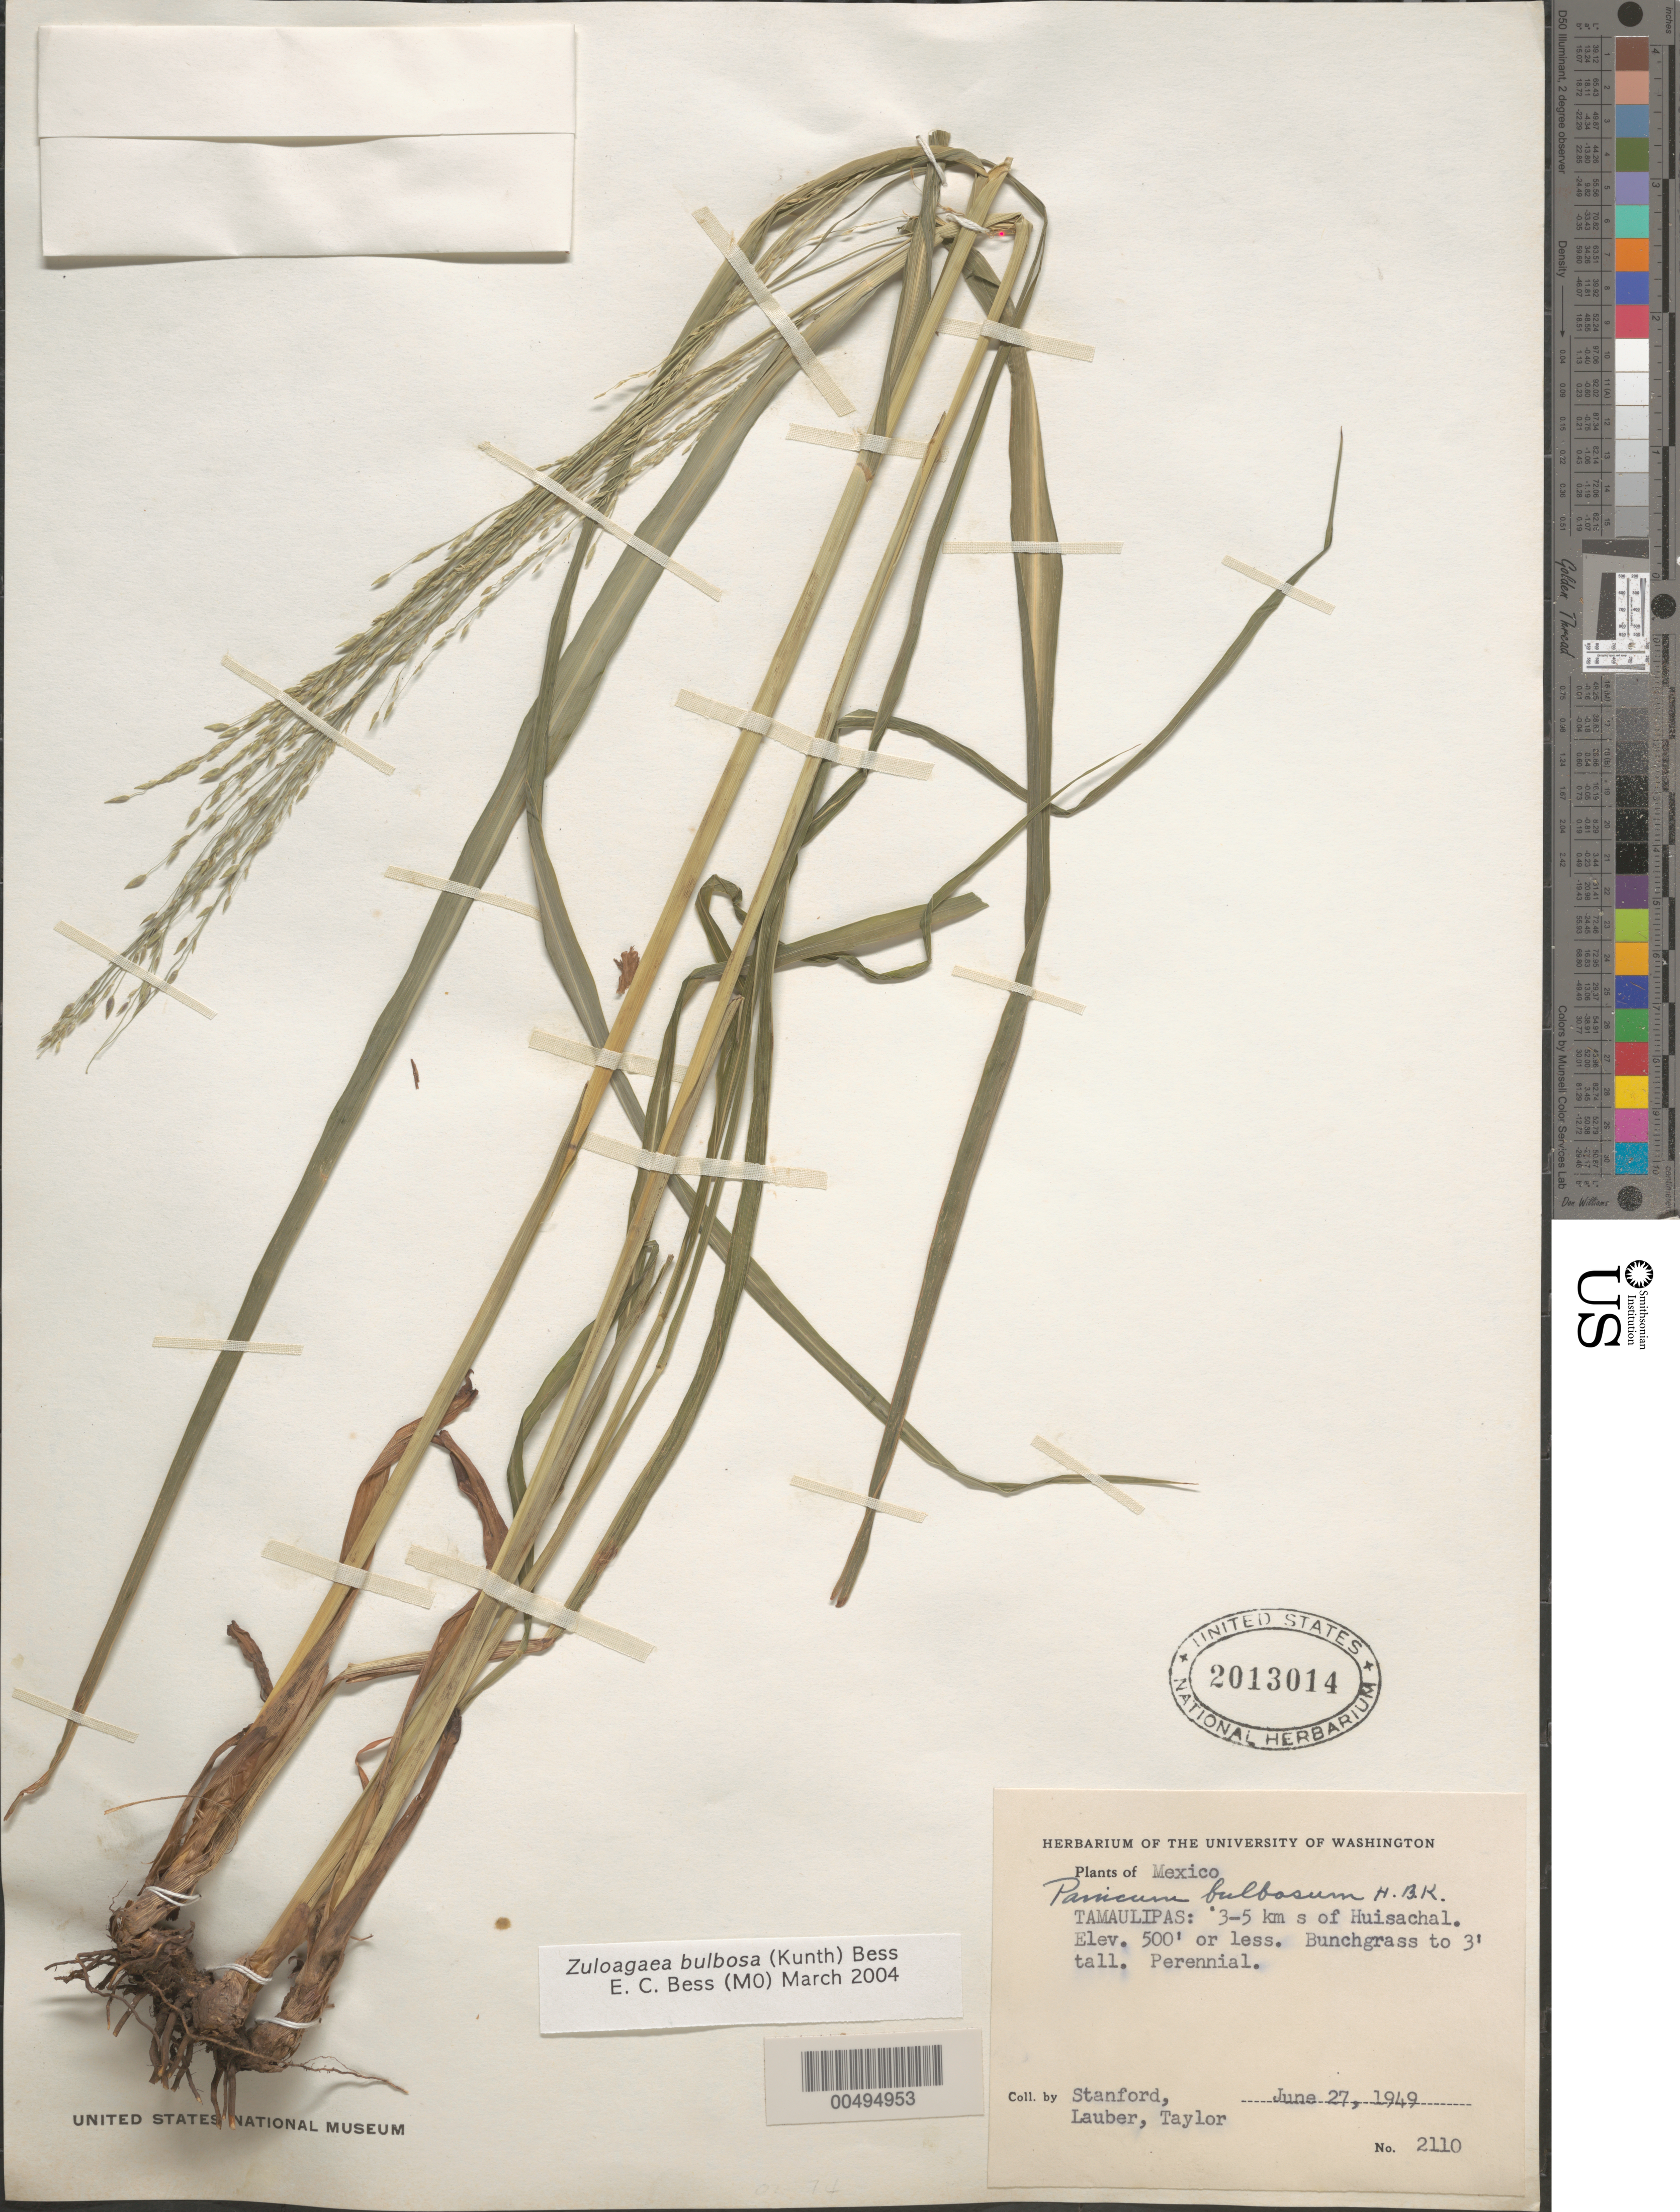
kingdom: Plantae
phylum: Tracheophyta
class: Liliopsida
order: Poales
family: Poaceae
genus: Panicum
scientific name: Panicum bulbosum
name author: Kunth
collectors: -. Stanford, Lauber, -- & -- Taylor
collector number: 2110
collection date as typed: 27 Jun 1949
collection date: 1949-06-27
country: Mexico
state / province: Tamaulipas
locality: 3-5 km S of Huisachal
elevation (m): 0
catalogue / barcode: US 2013014